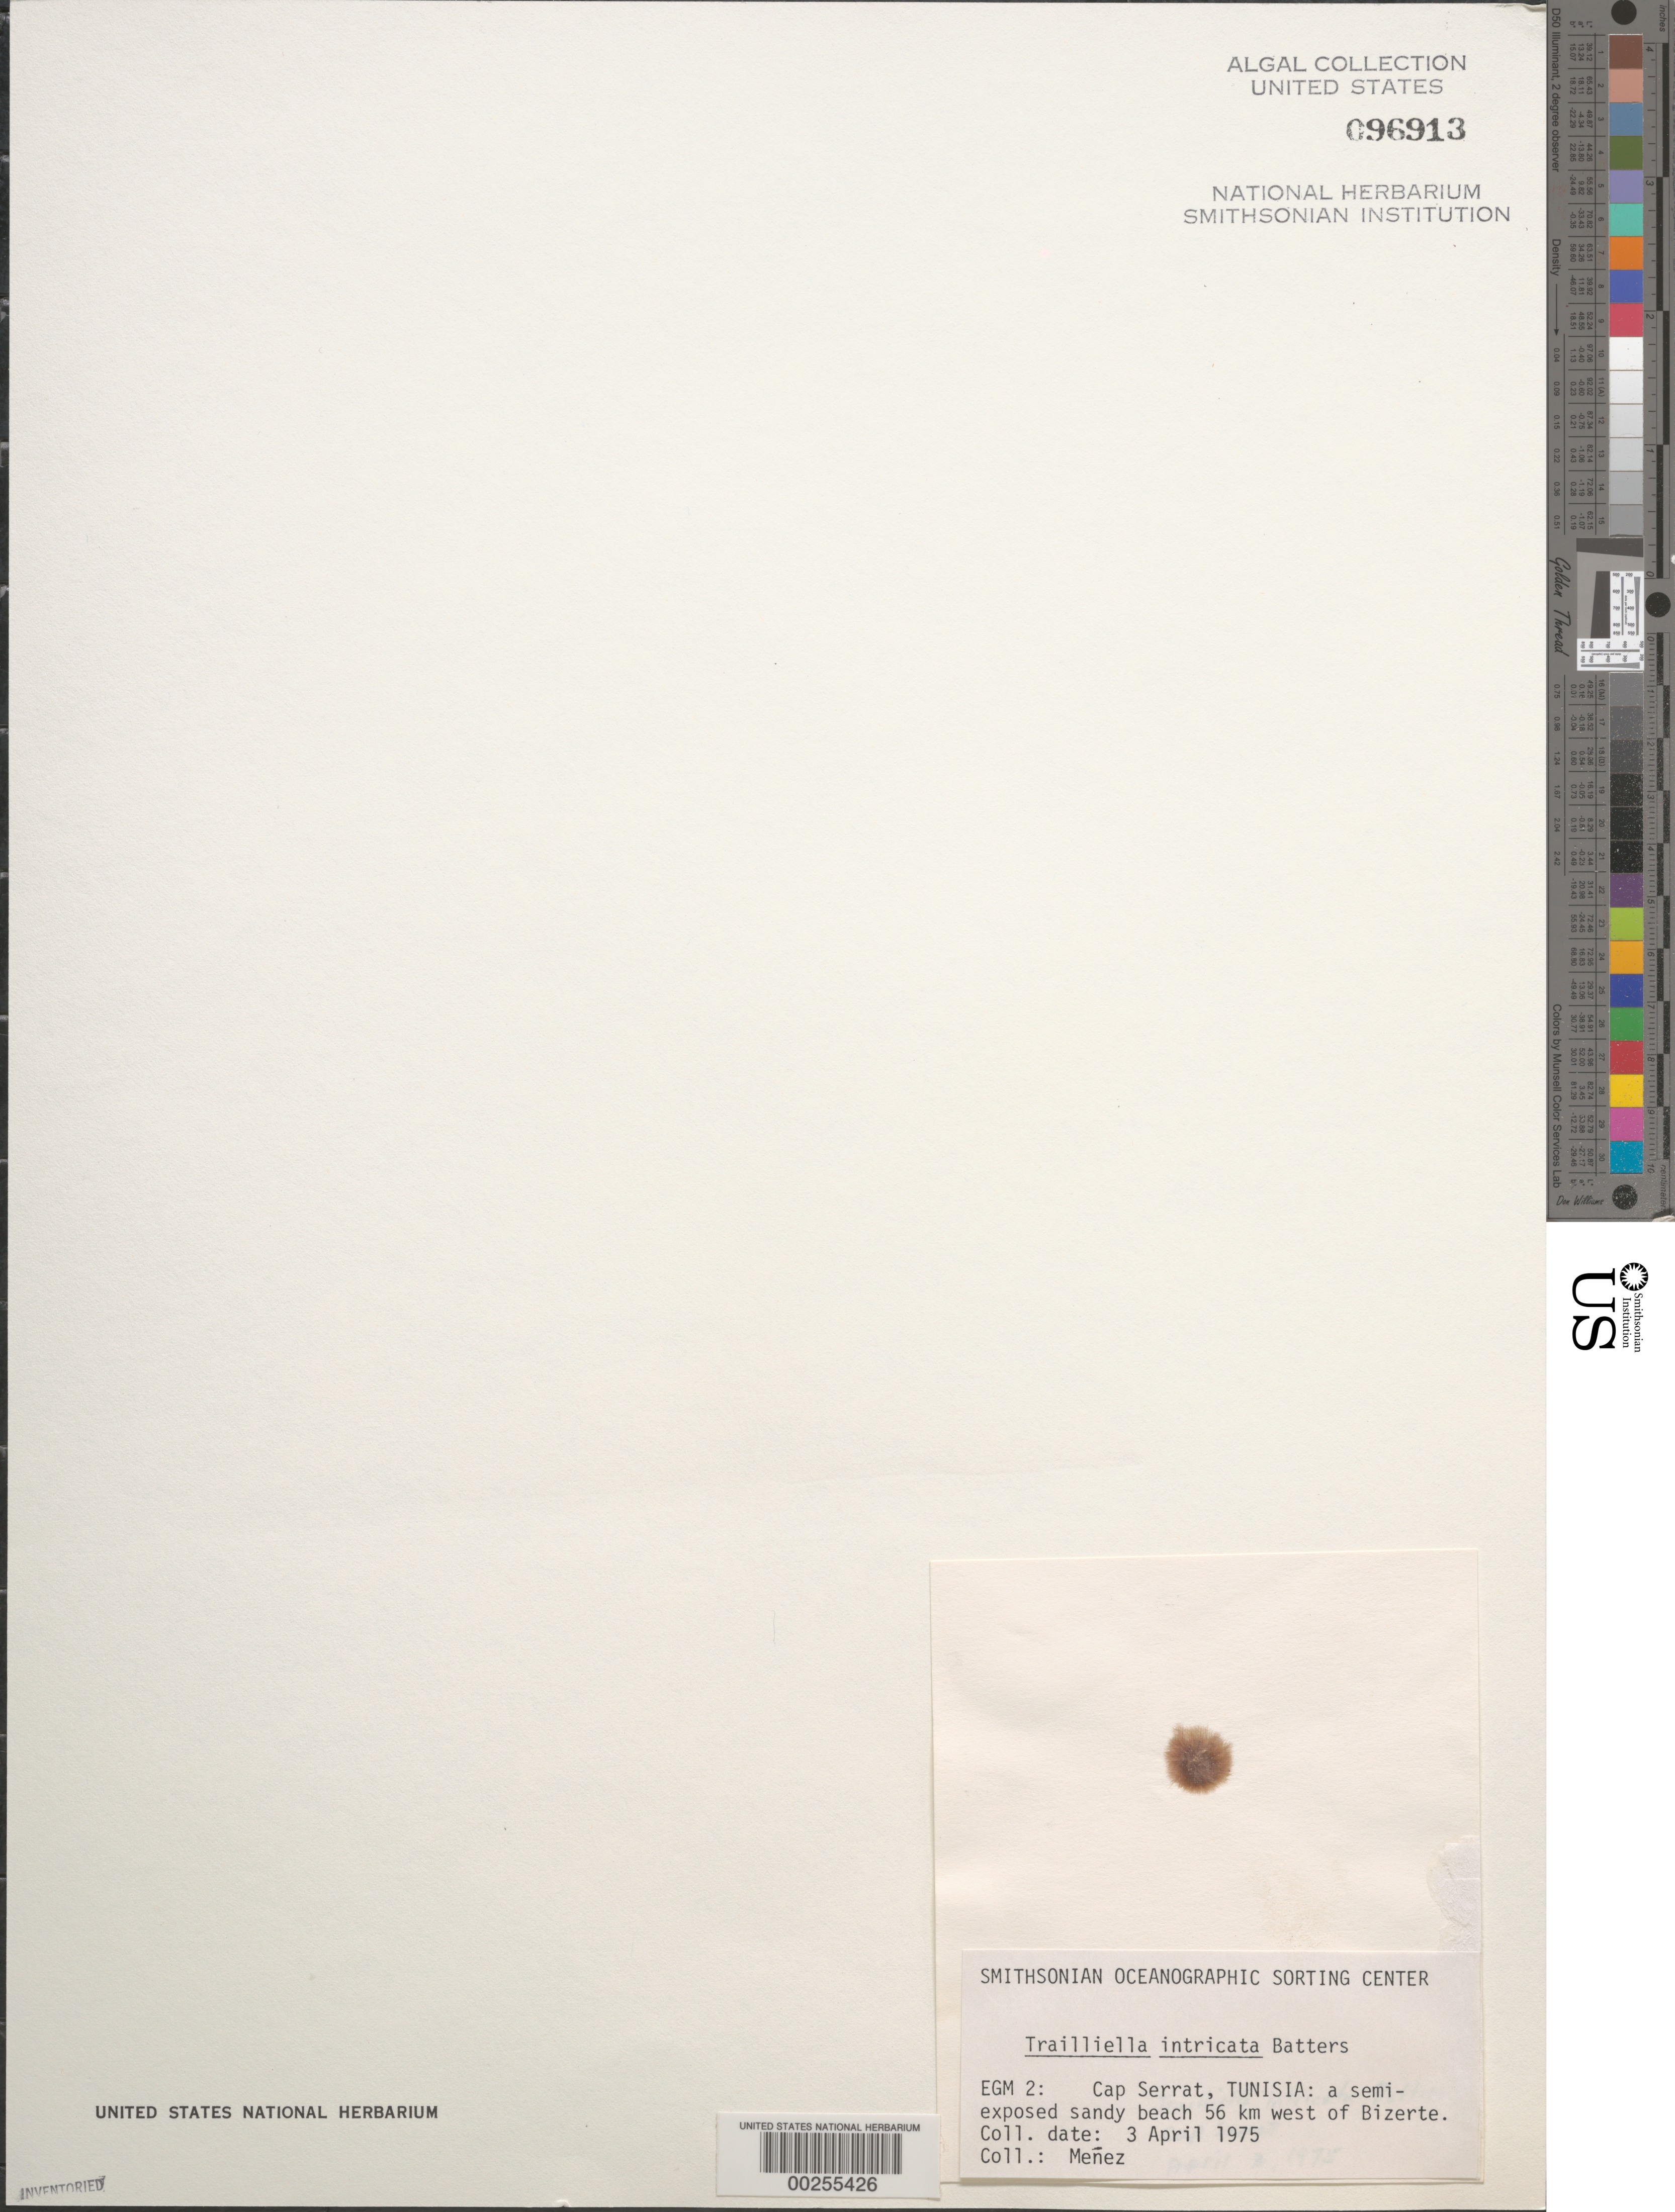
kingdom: Plantae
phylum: Rhodophyta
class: Florideophyceae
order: Bonnemaisoniales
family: Bonnemaisoniaceae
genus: Bonnemaisonia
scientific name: Bonnemaisonia hamifera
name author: P. Hariot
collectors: Meñez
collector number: EGM 2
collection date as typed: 03 Apr 1975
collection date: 1975-04-03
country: Tunisia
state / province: Bizerte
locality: Cap serrat, 56 km west of bizerte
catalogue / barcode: US 96913